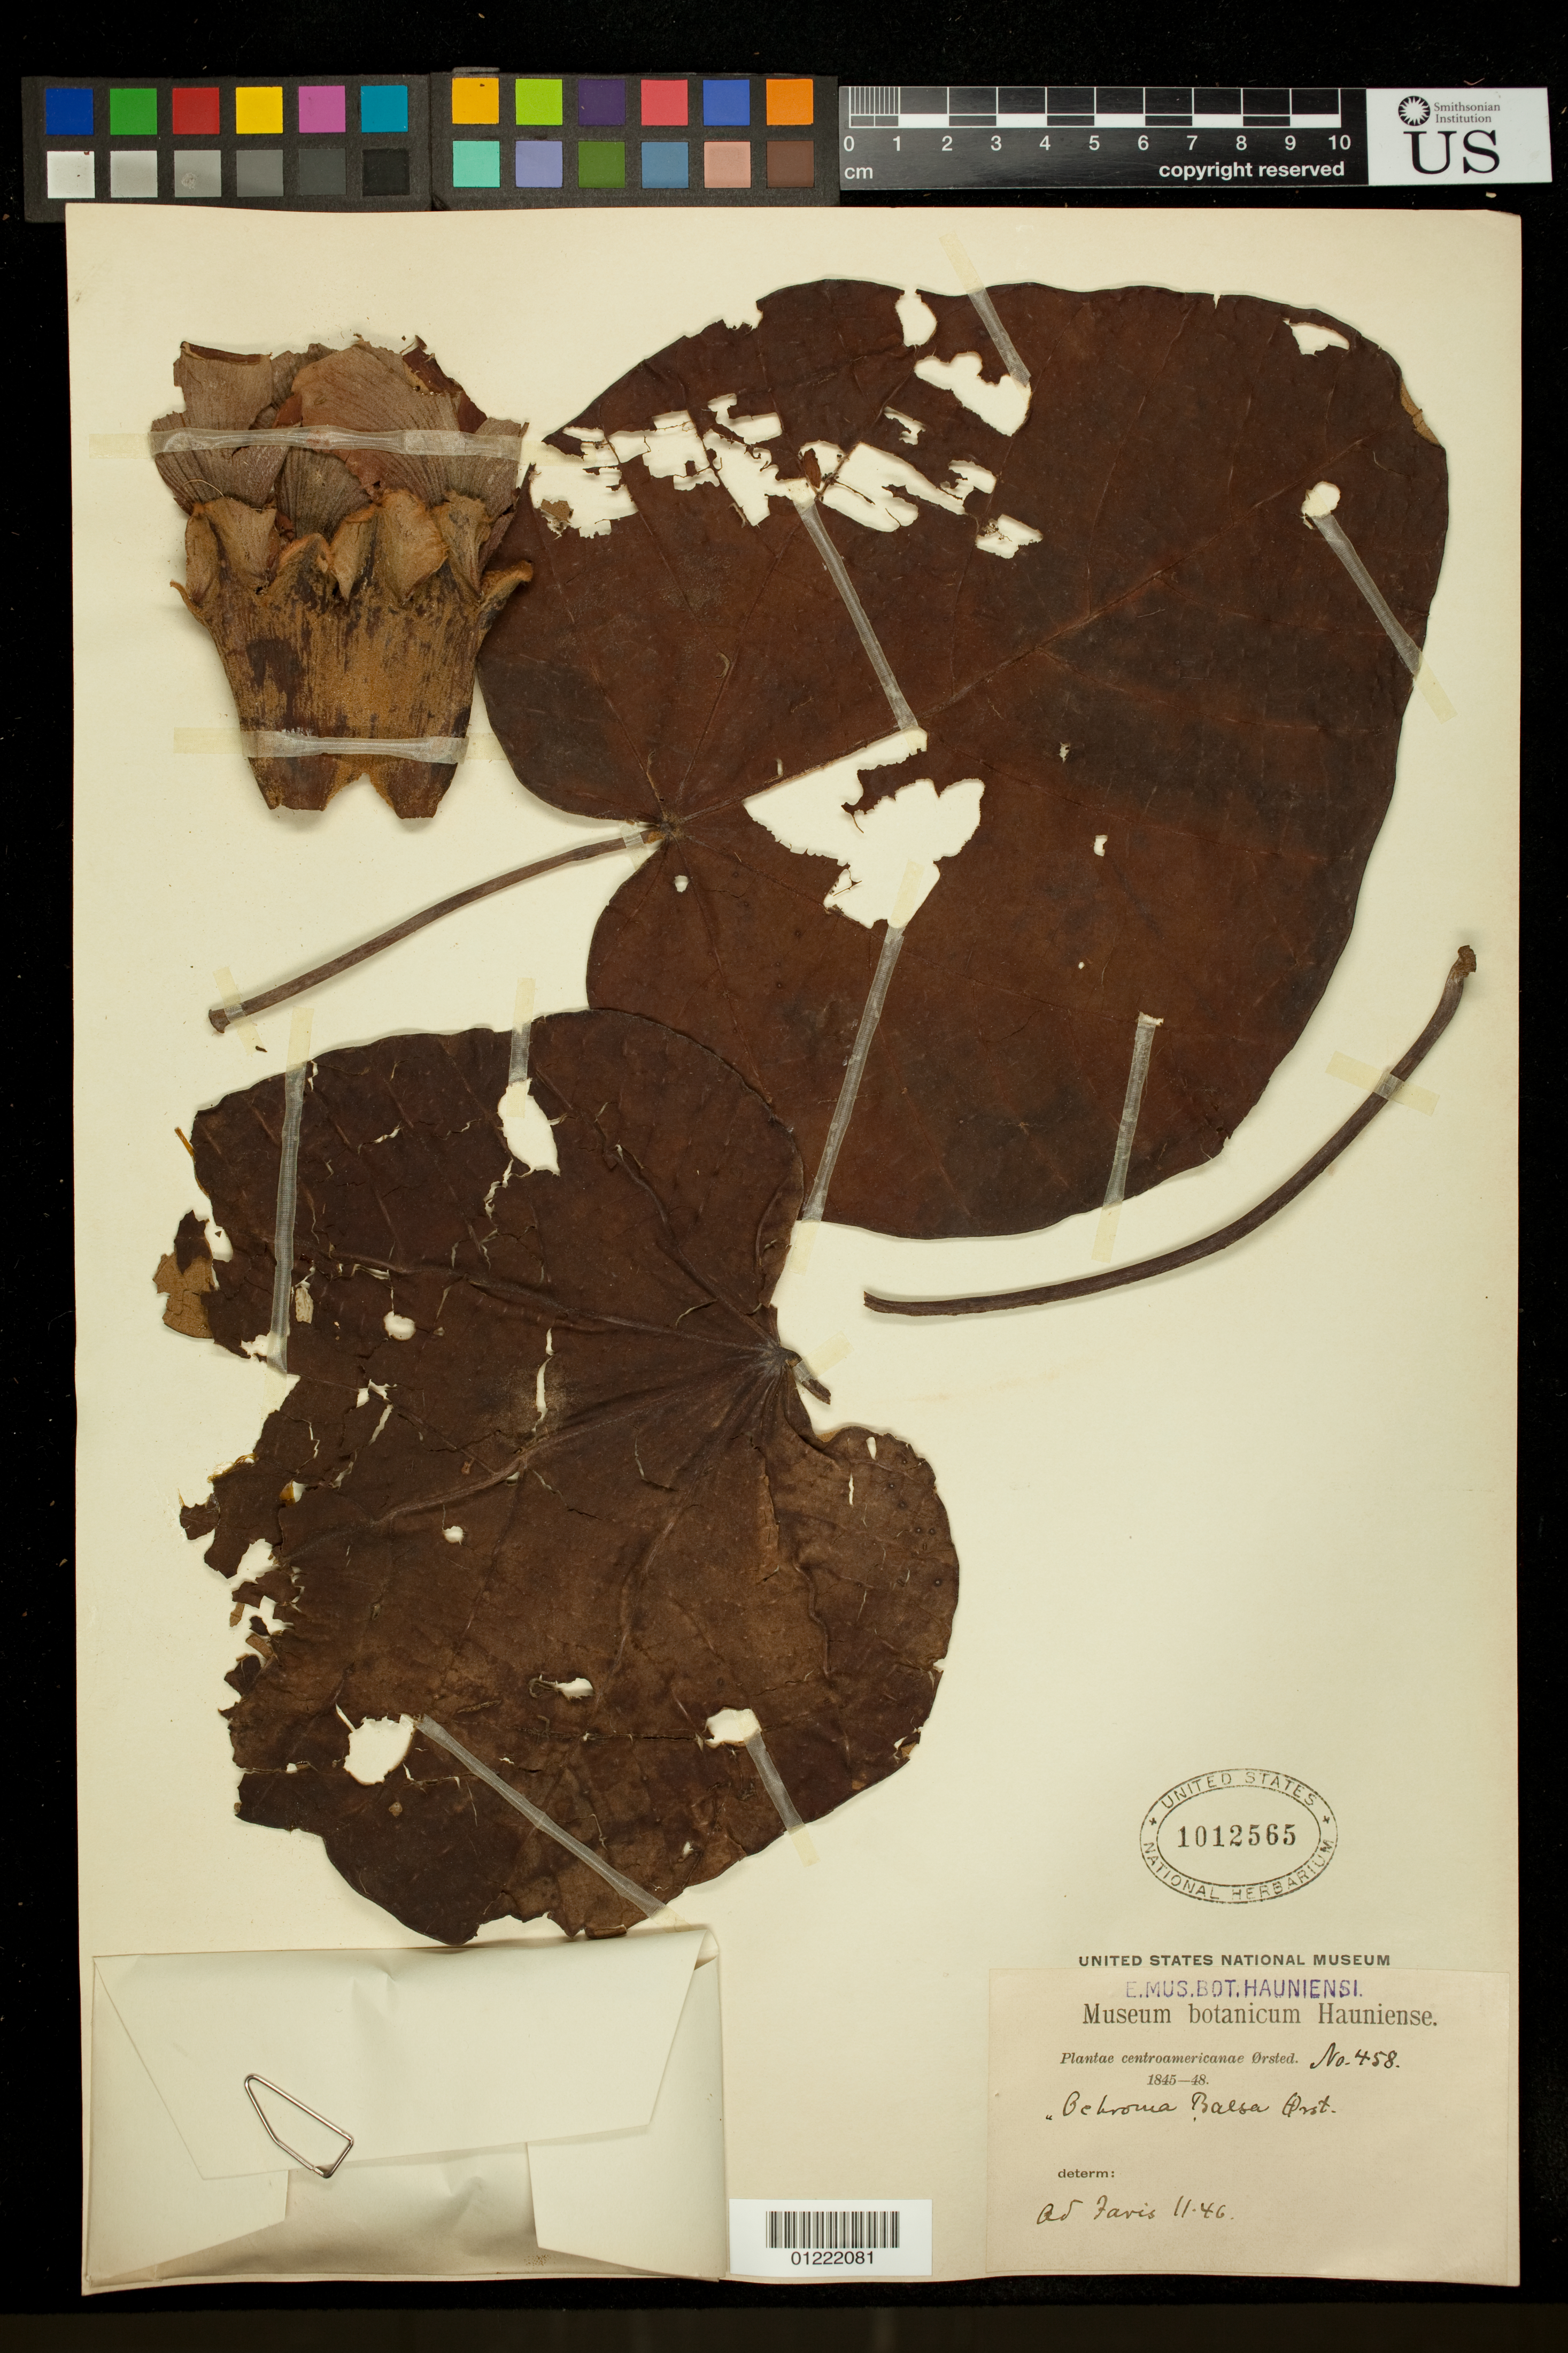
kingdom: Plantae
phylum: Tracheophyta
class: Magnoliopsida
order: Malvales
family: Malvaceae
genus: Ochroma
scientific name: Ochroma pyramidale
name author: (Cav. ex Lam.) Urb.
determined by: Dorr, L. J., (BOT), Smithsonian Institution - National Museum of Natural History (UNITED STATES)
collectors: A. Orsted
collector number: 458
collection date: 1845/1848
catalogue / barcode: US 1012565